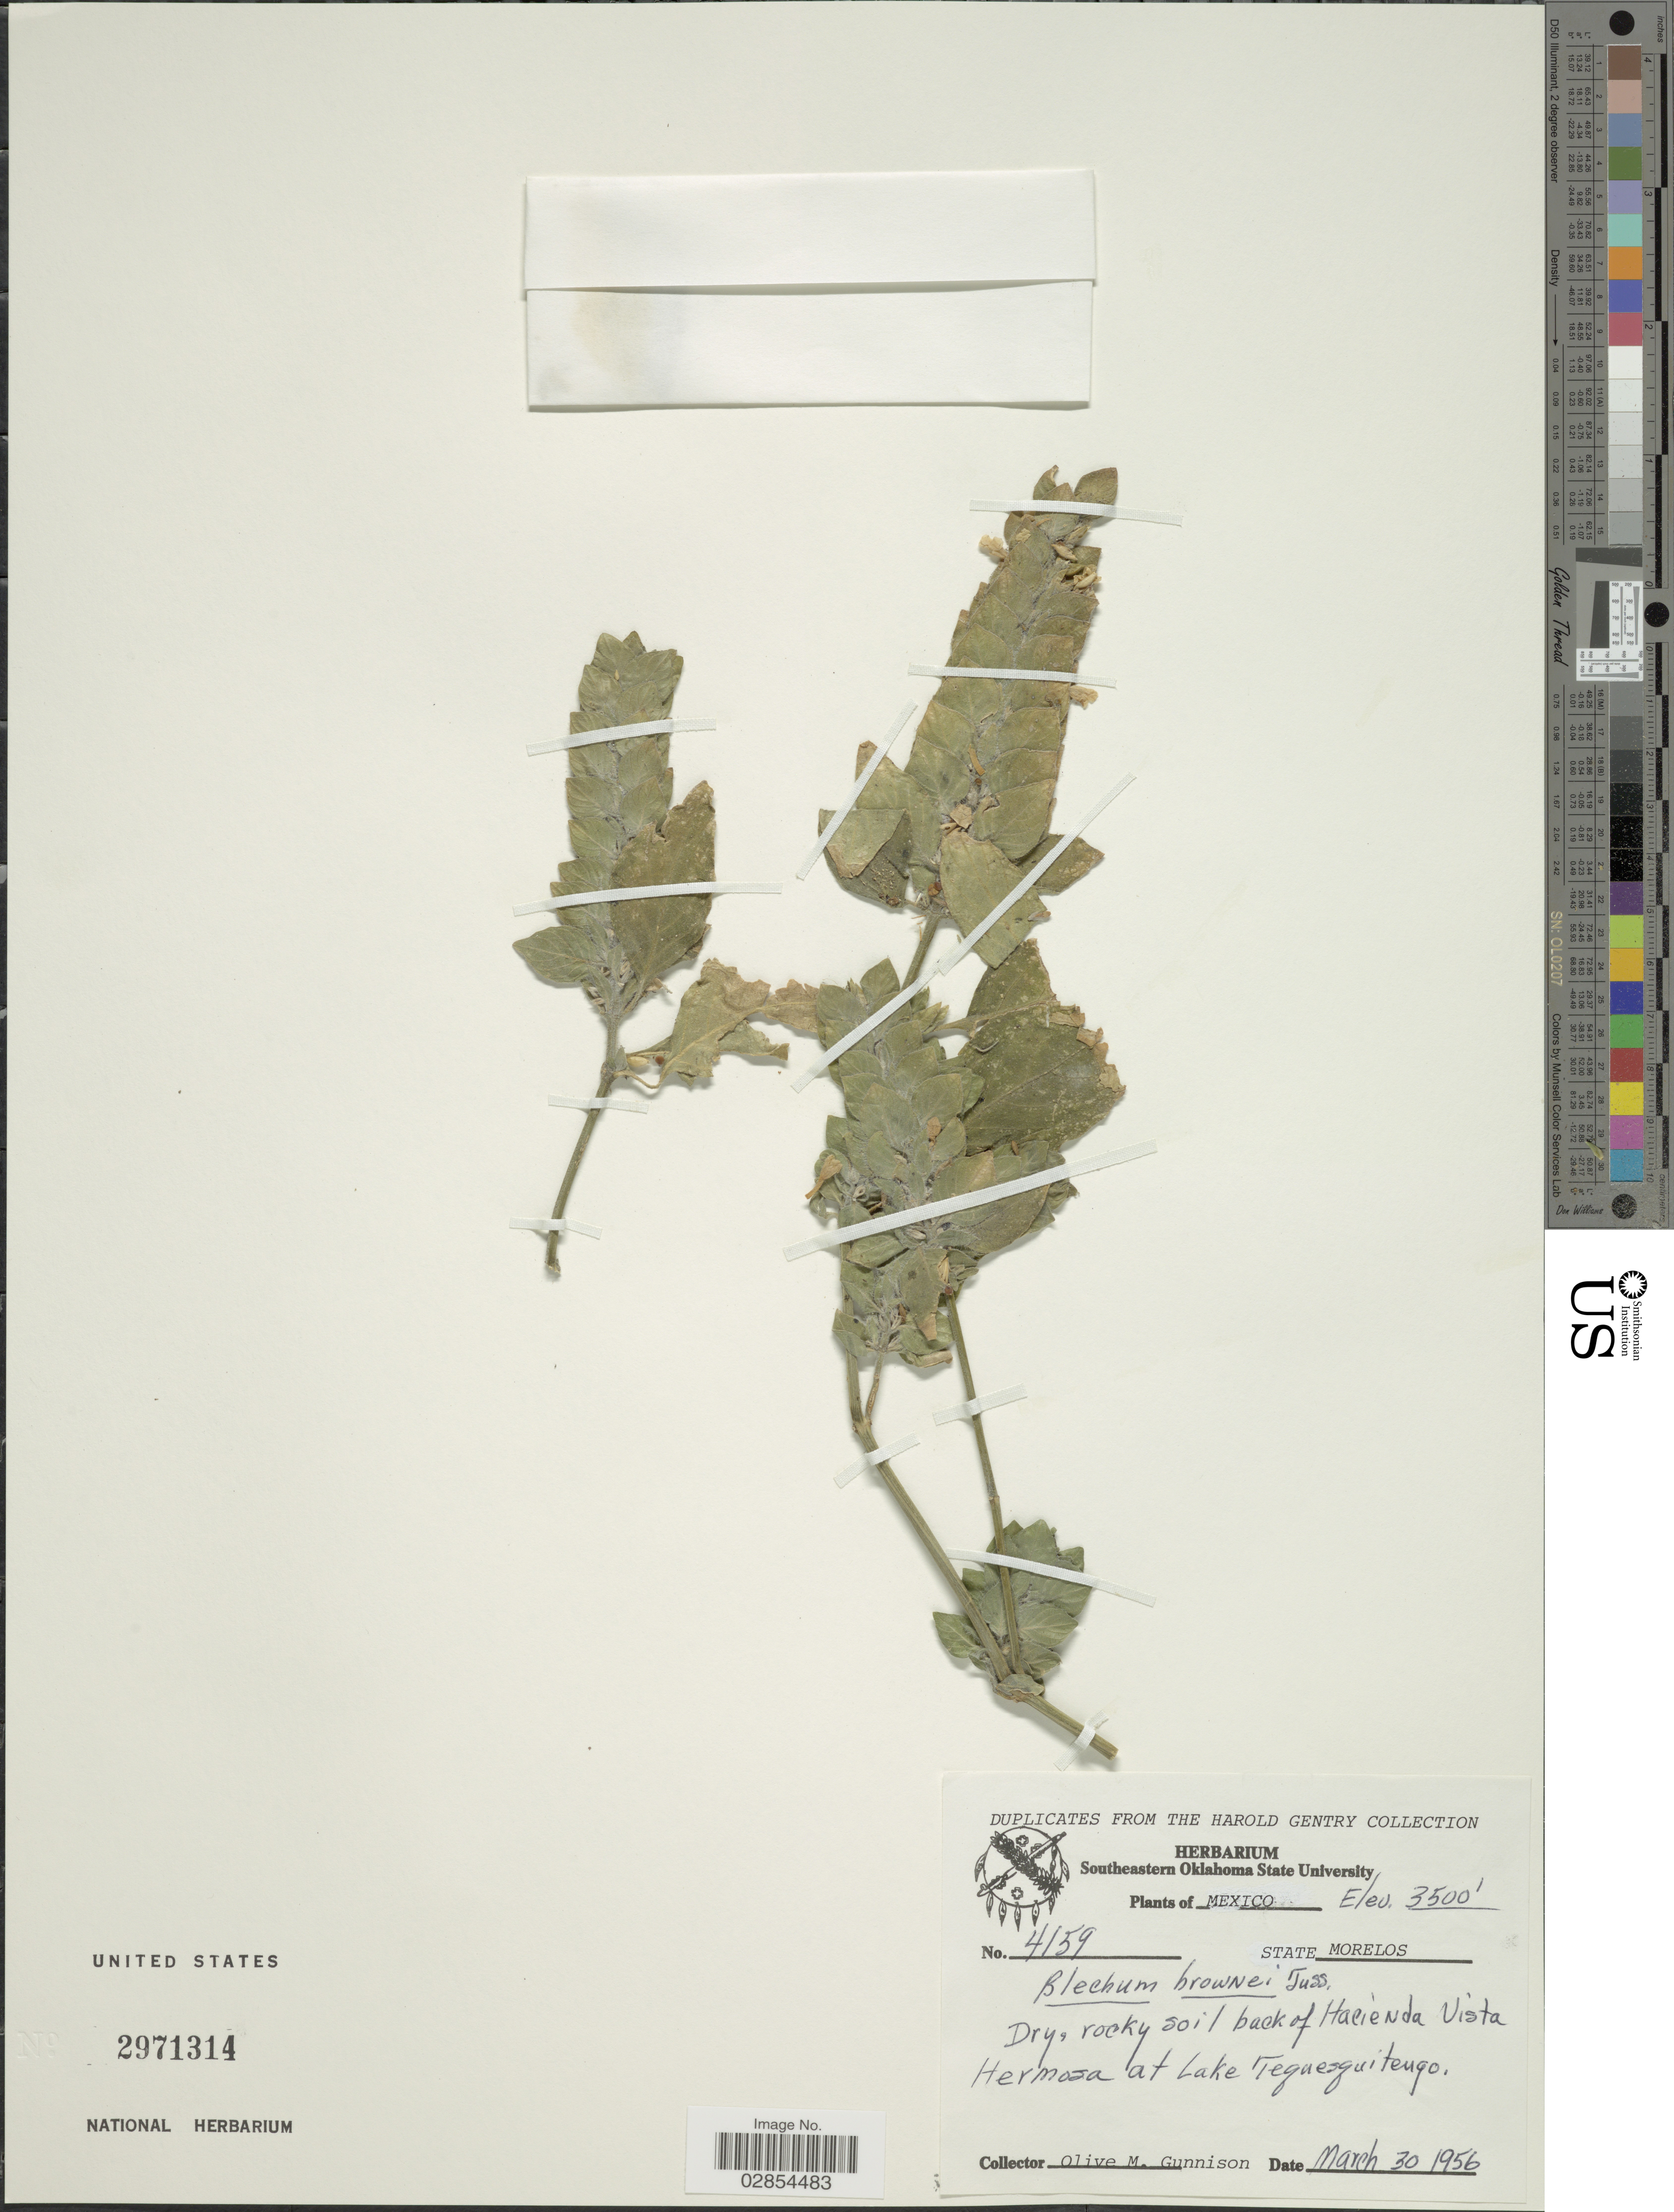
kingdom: Plantae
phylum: Tracheophyta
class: Magnoliopsida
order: Lamiales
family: Acanthaceae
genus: Blechum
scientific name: Blechum brownei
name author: Juss.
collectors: Gunnison, O. M.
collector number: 4159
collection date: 1956-03-30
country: Mexico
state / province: Morelos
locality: Dry, rocky soil back of Hacienda Vista Hermosa at Lake Tequesquitengo.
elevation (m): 1067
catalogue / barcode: US 2971314